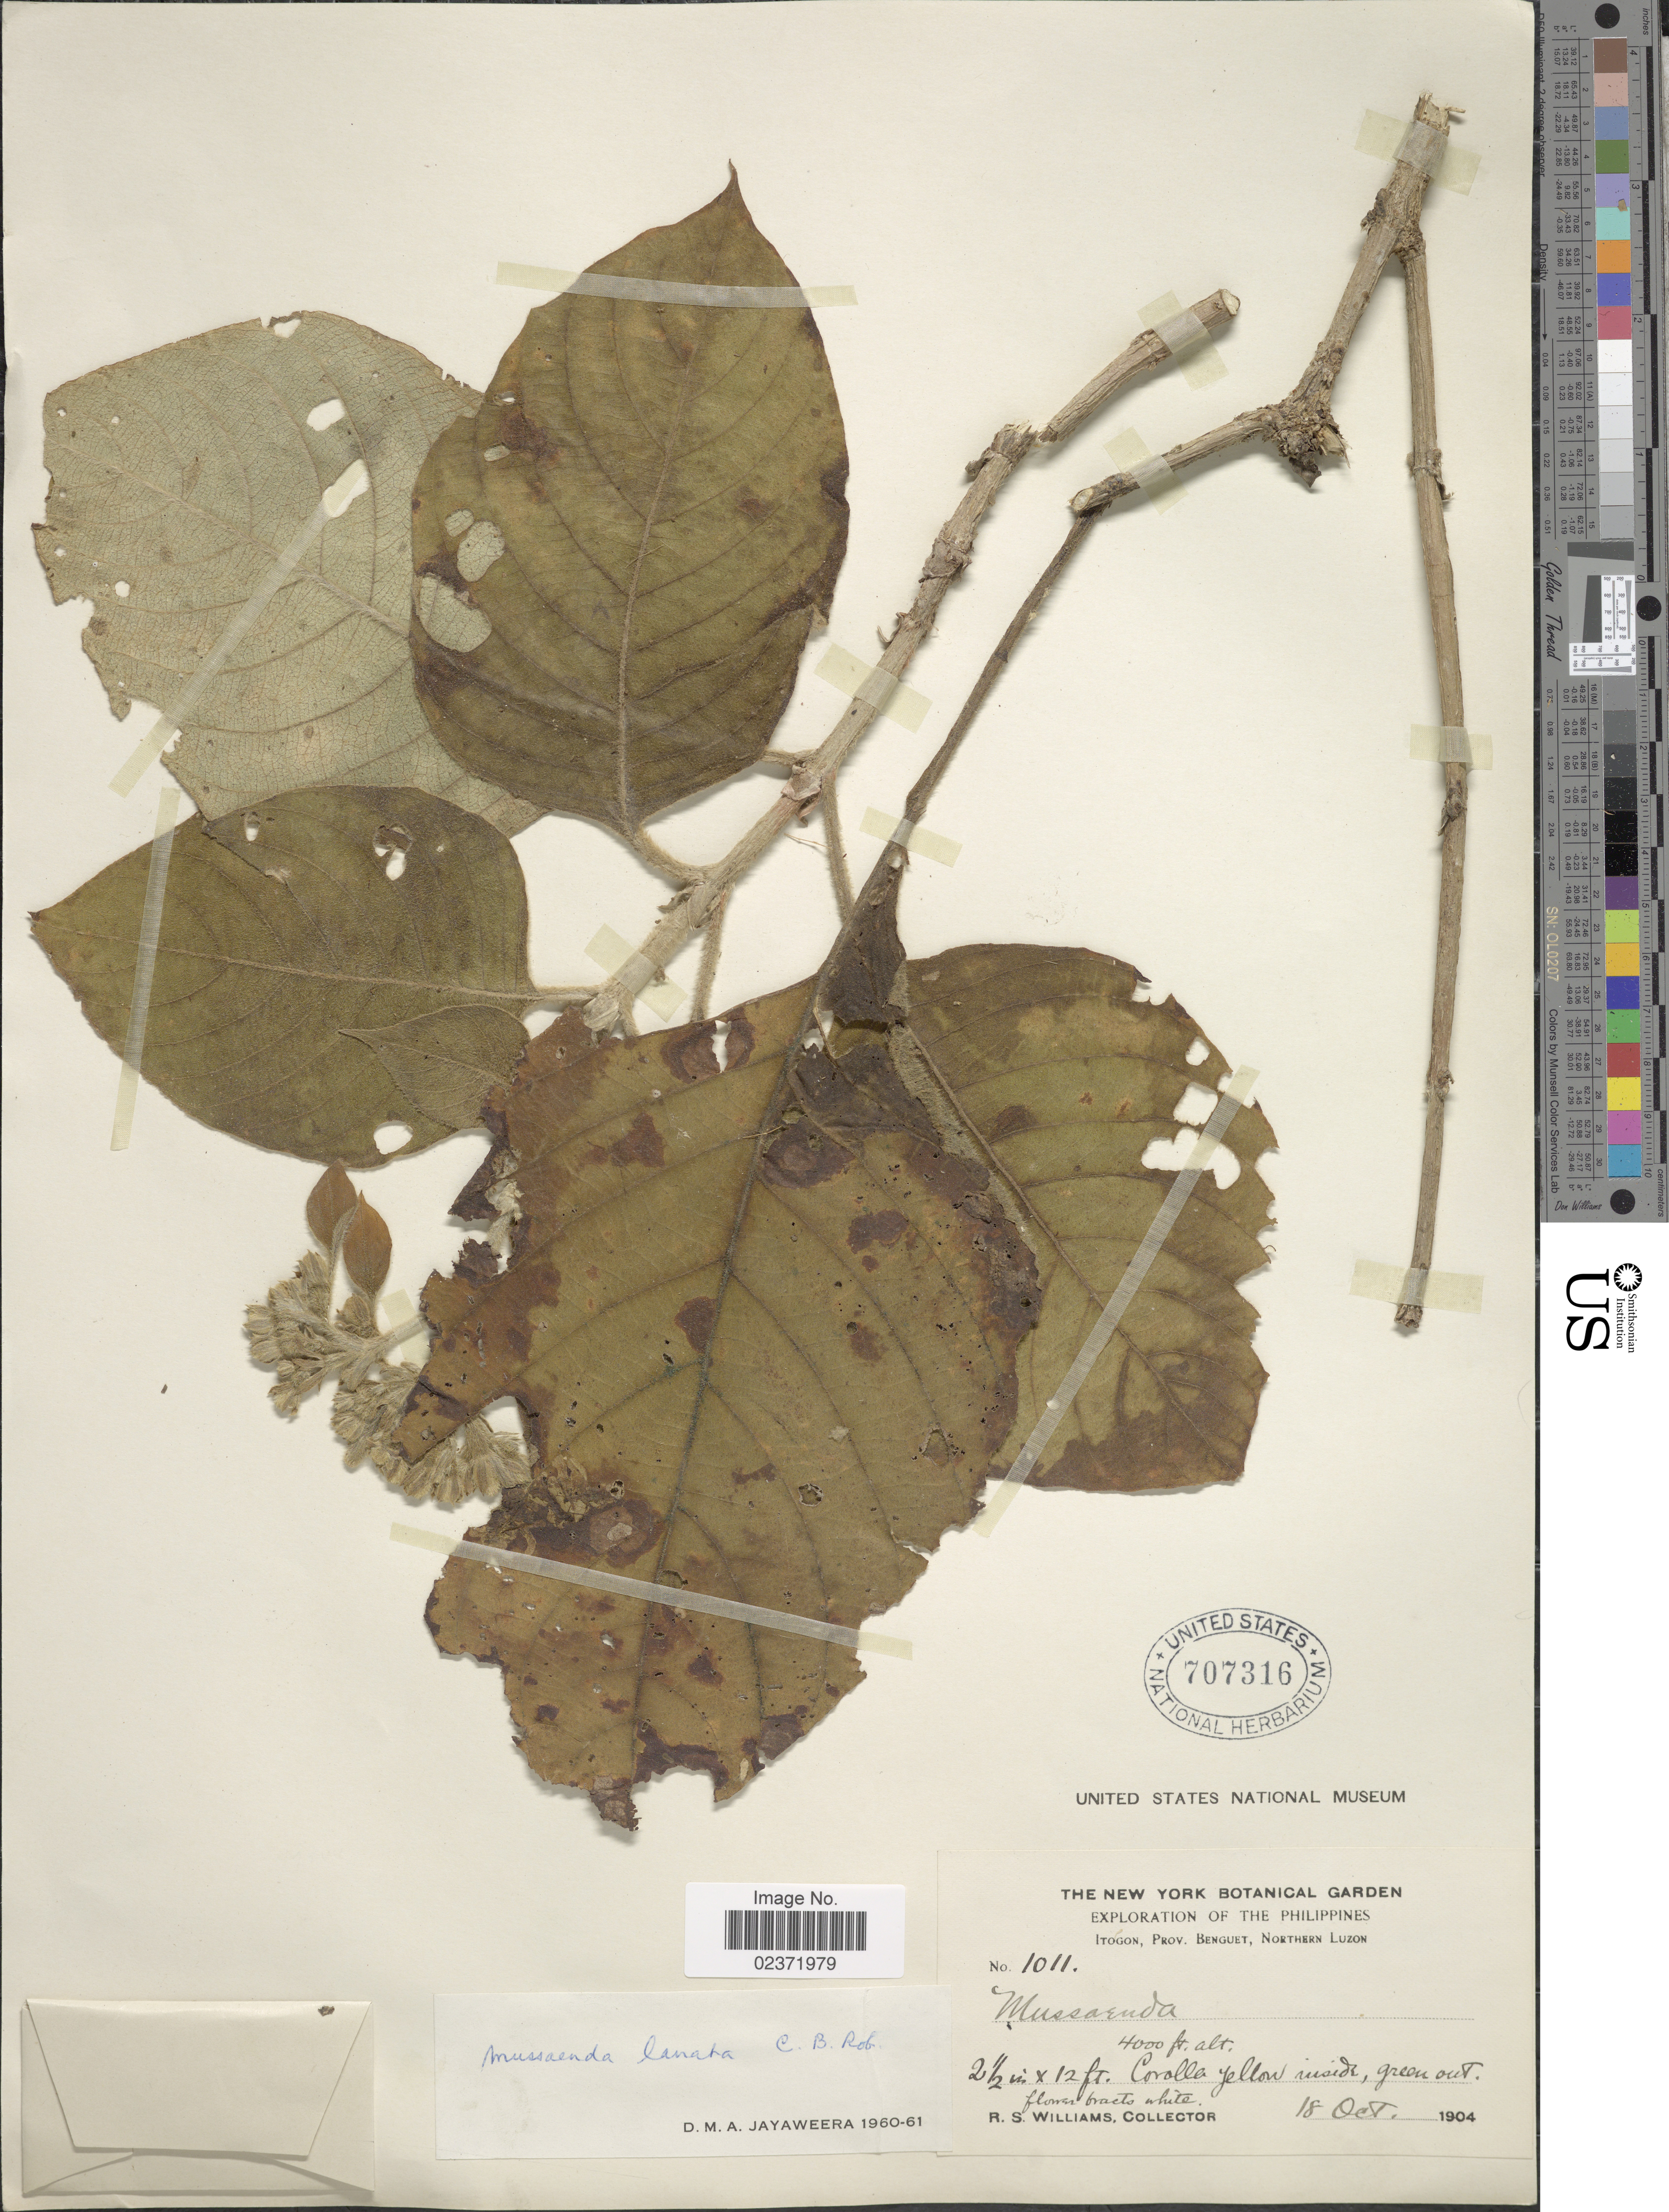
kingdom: Plantae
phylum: Tracheophyta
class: Magnoliopsida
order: Gentianales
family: Rubiaceae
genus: Mussaenda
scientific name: Mussaenda lanata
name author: C.B. Rob.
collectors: R. S. Williams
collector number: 1011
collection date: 1904-10-18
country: Philippines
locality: Itogon, Prov. Benguet, Northern Luzon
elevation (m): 1219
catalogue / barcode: US 707316